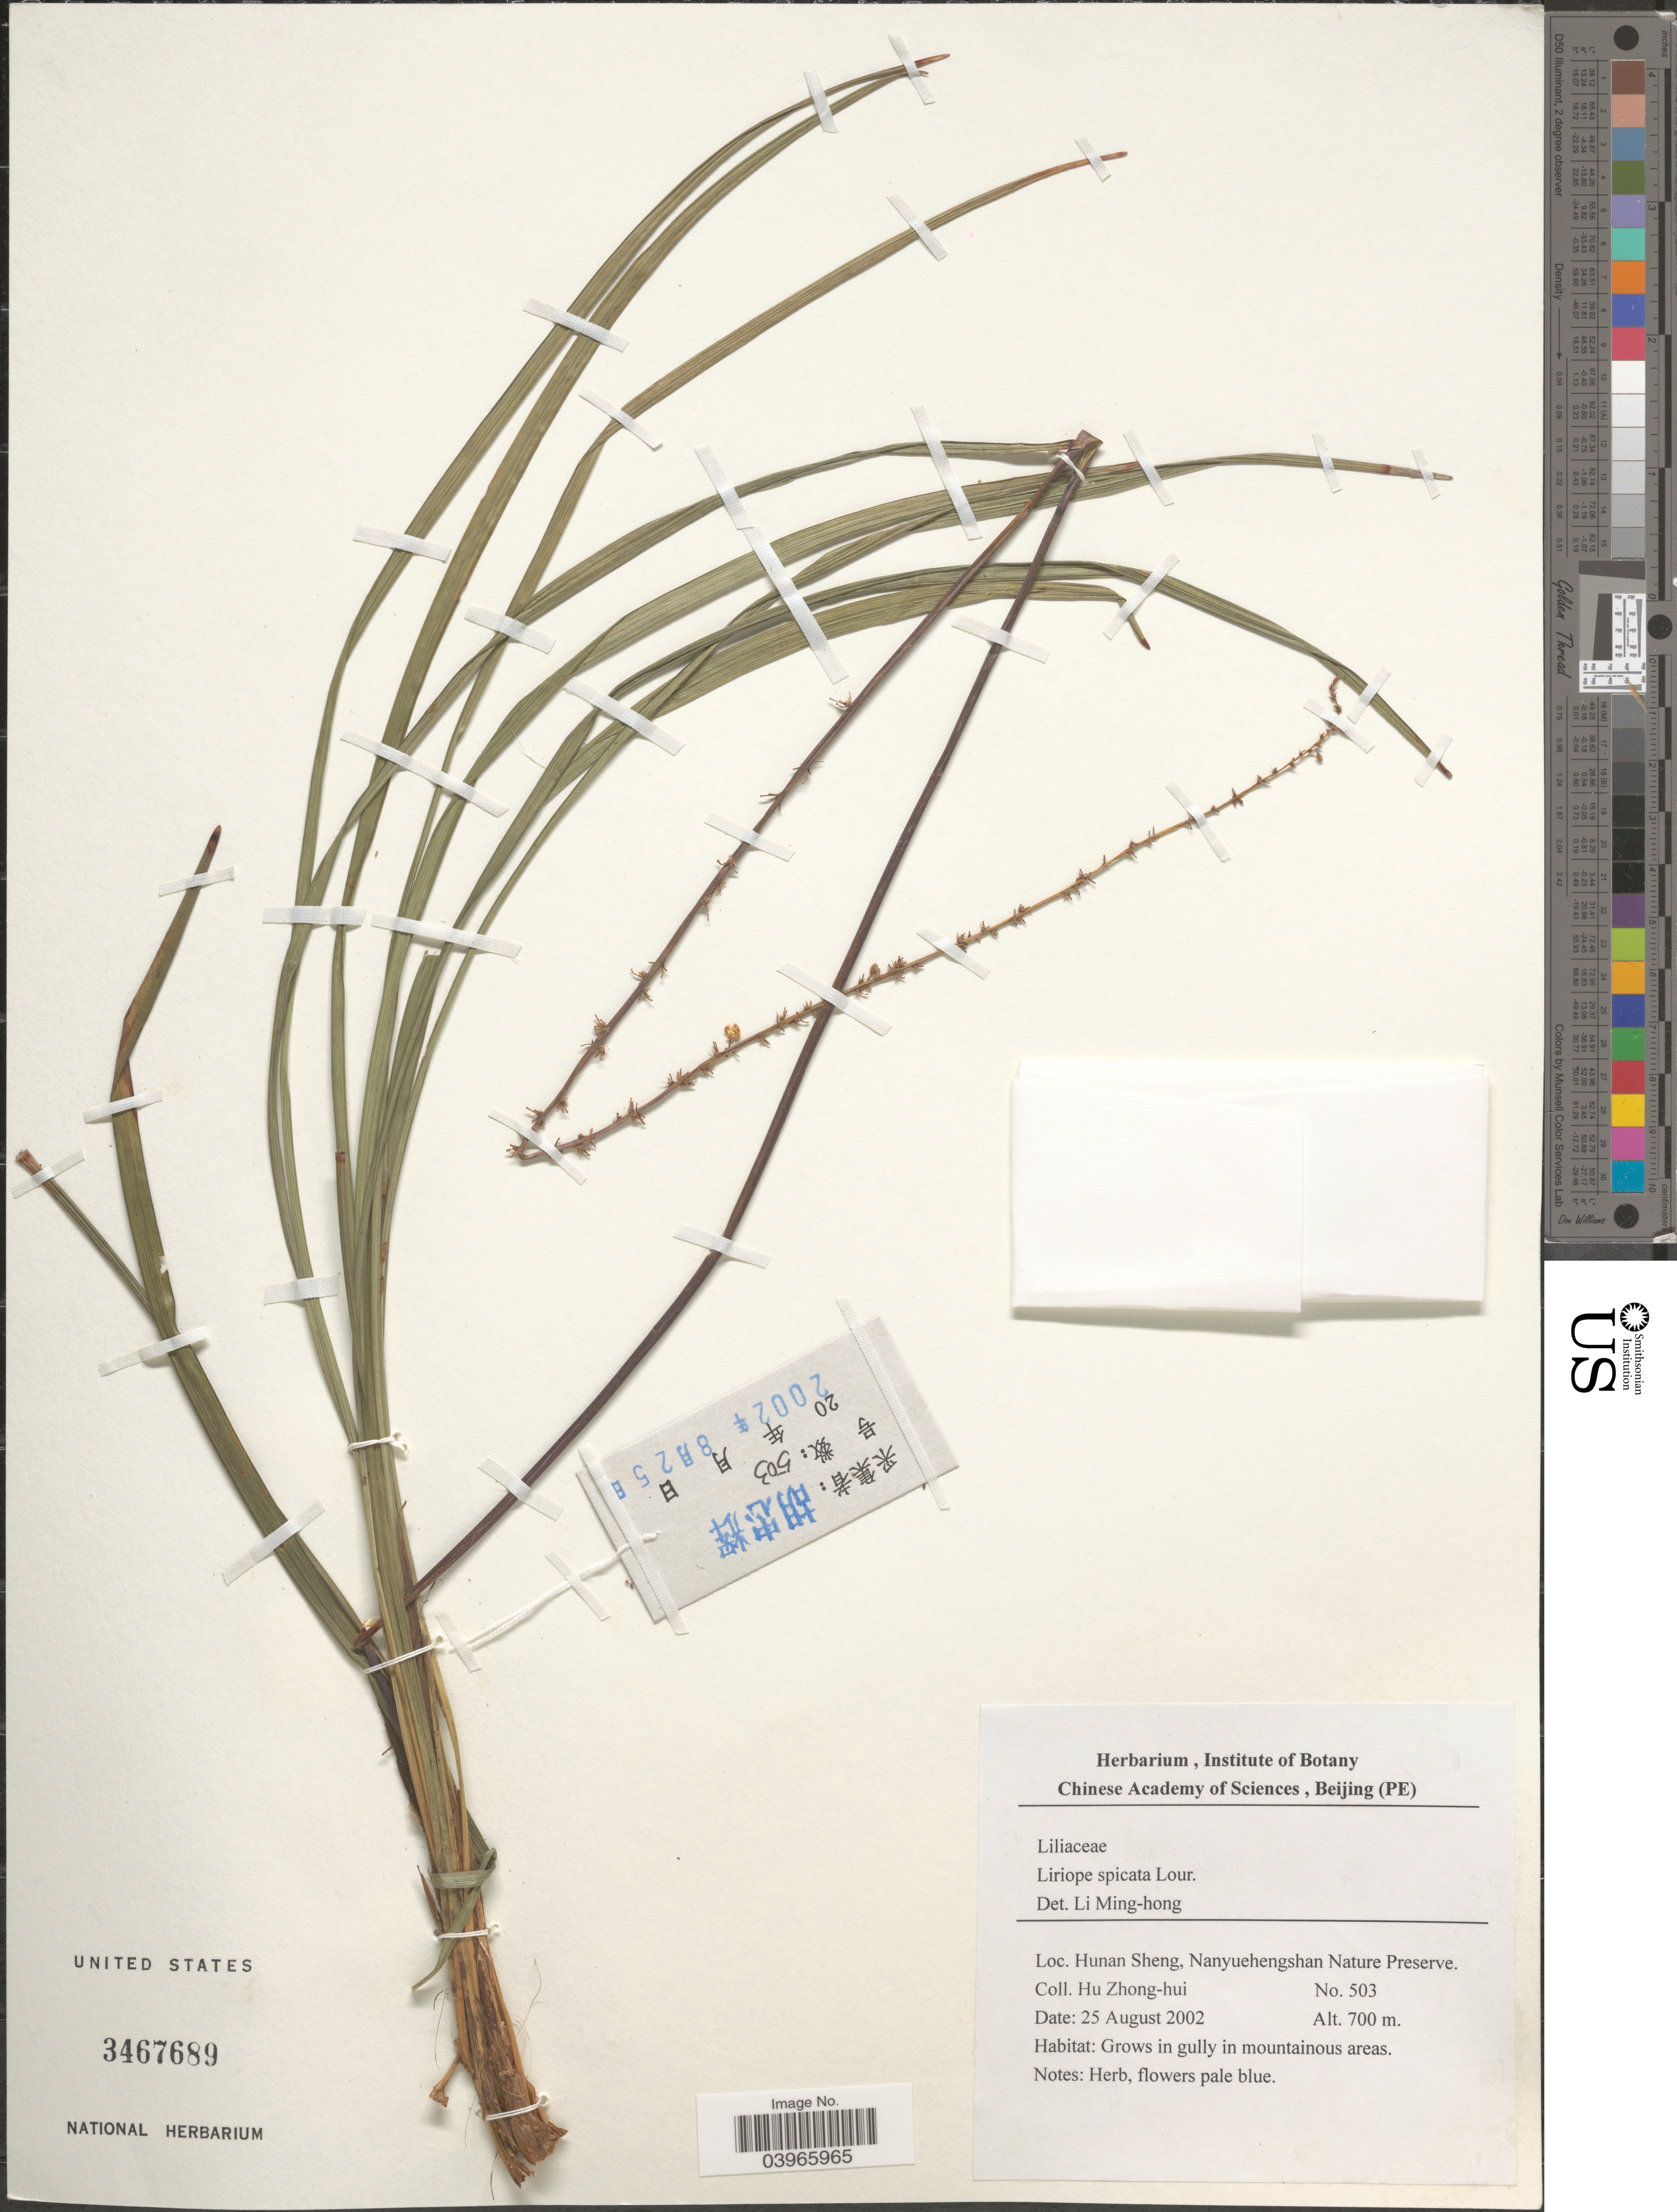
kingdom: Plantae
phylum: Tracheophyta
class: Liliopsida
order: Asparagales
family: Asparagaceae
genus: Liriope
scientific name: Liriope spicata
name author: Lour.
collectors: Z. H. Hu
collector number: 503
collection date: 2002-08-25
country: China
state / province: Hunan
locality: Hunan Sheng, Nanyuehengshan Nature Preserve.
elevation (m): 700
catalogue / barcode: US 3467689